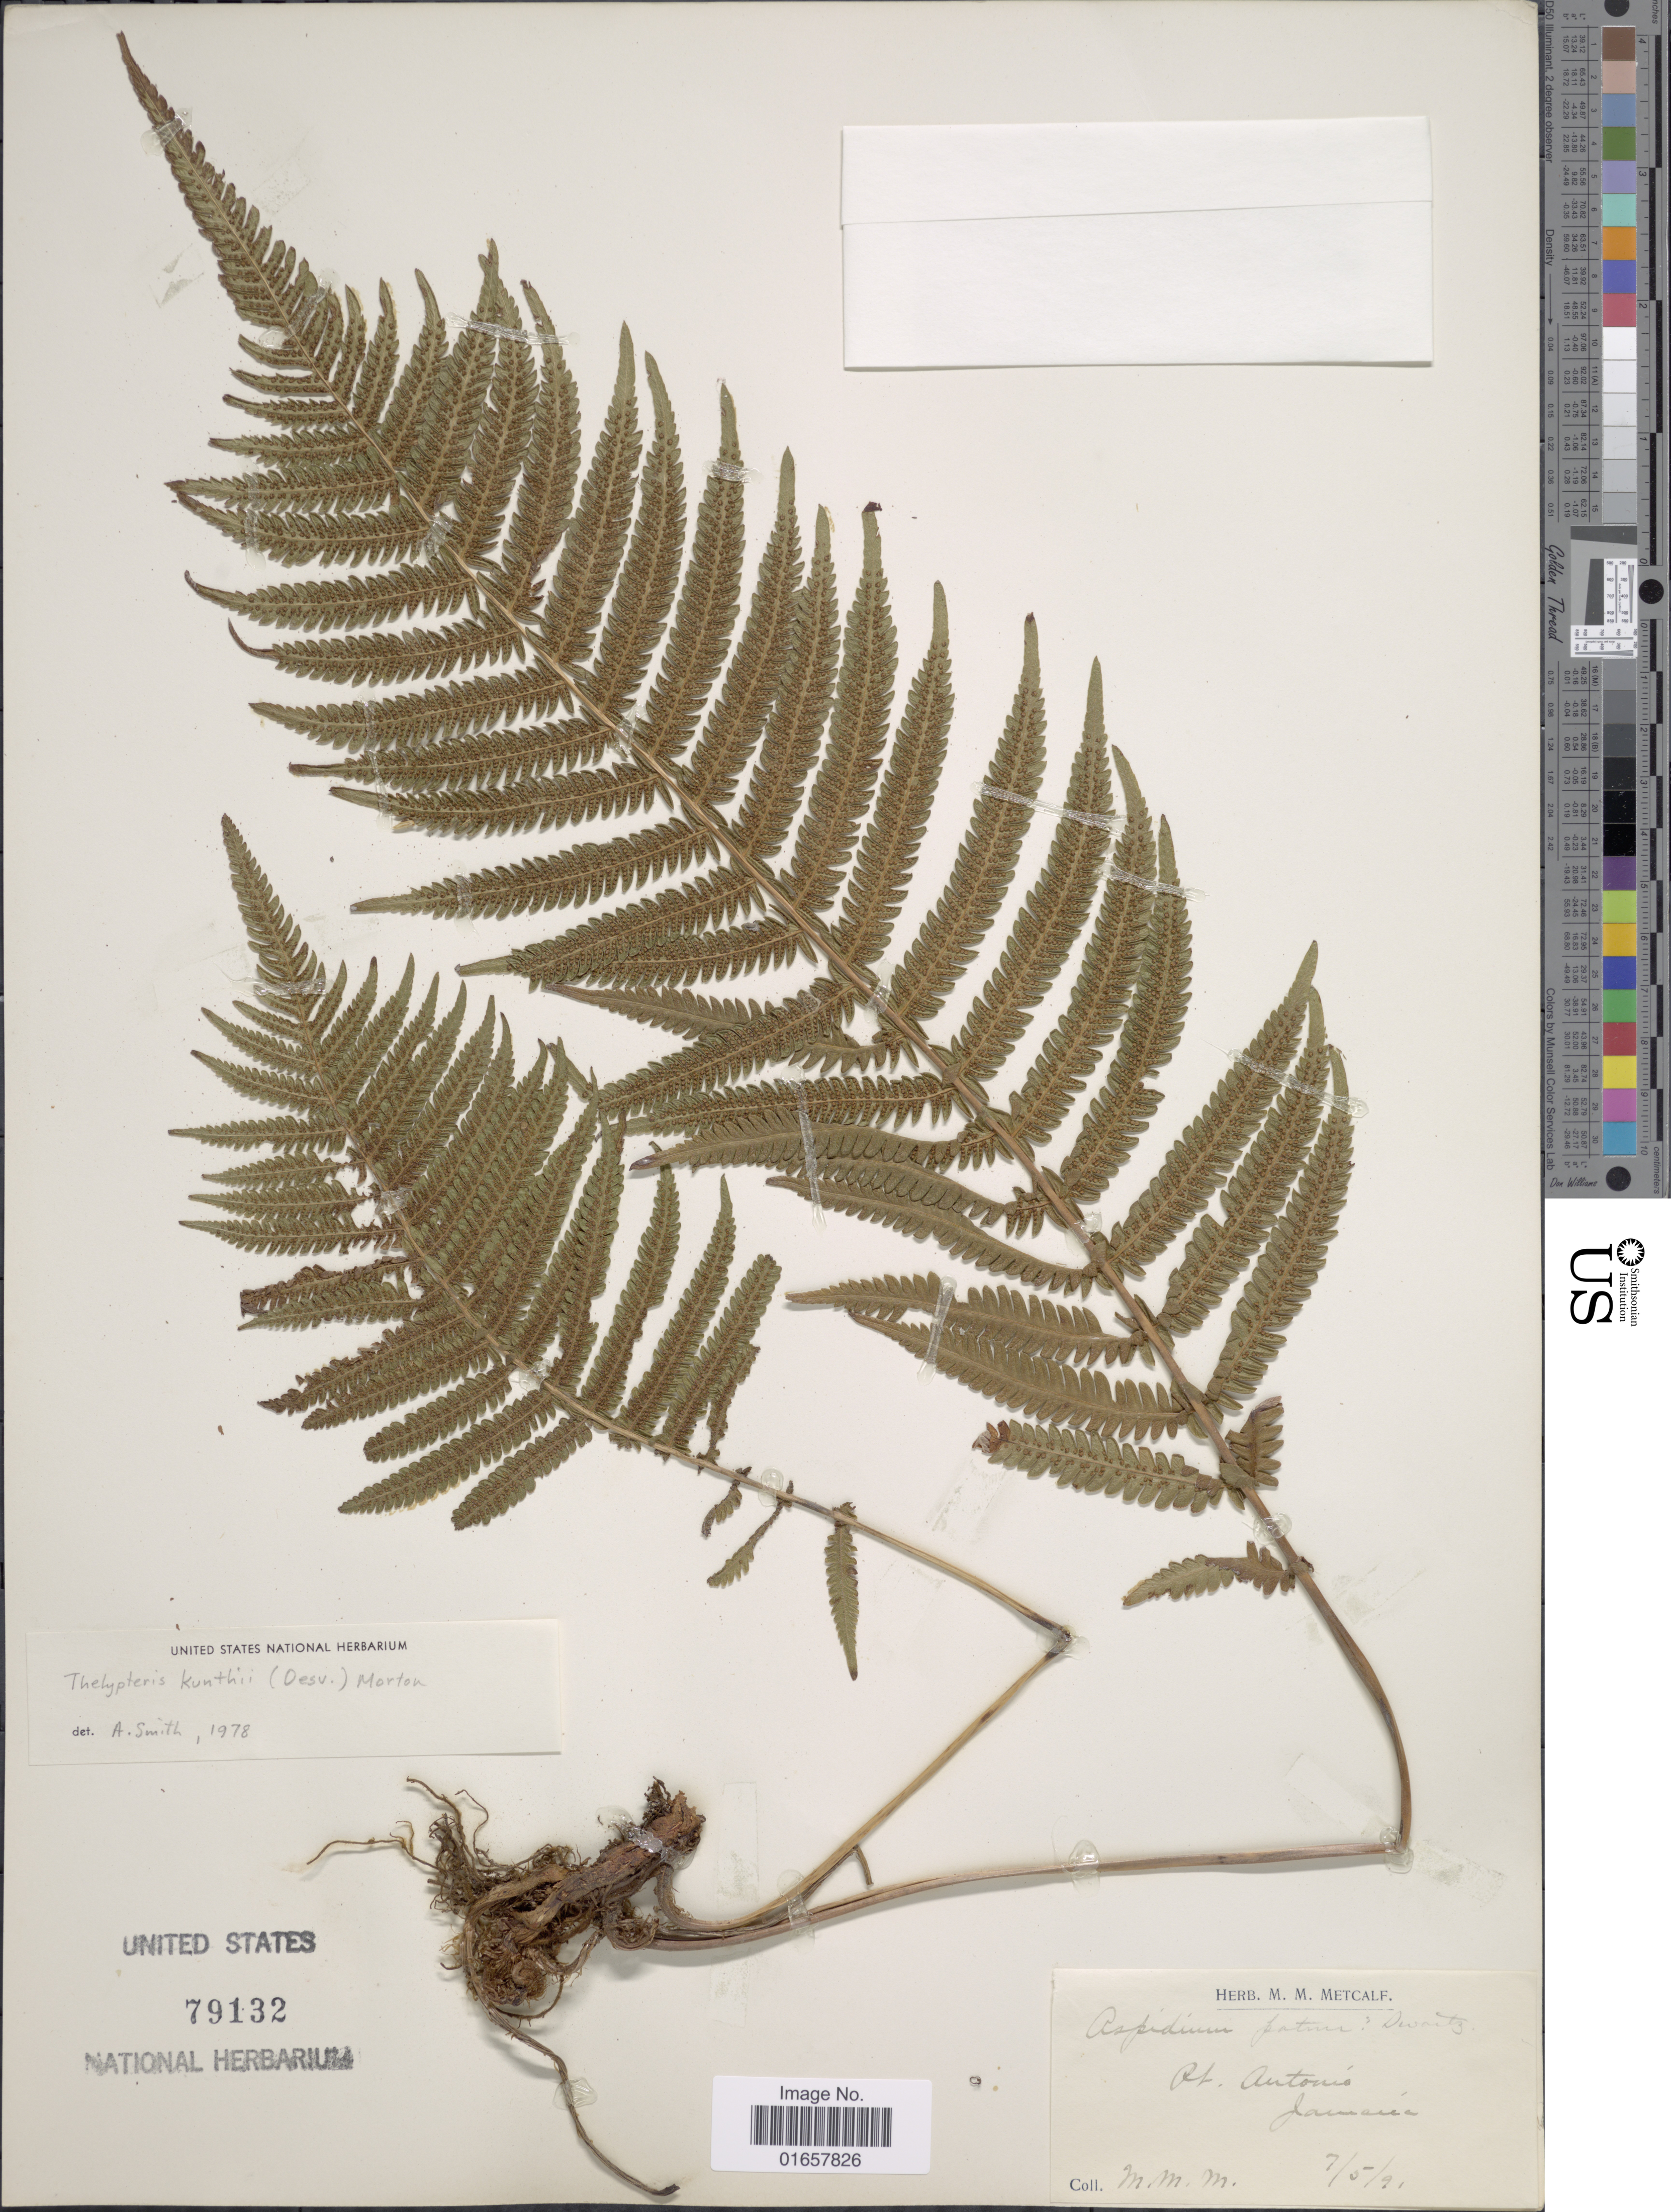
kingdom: Plantae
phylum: Tracheophyta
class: Polypodiopsida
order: Polypodiales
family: Thelypteridaceae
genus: Christella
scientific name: Christella kunthii comb. ined.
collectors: M. Metcalf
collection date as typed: Transcribed d/m/y: 7/5/91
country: Jamaica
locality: Jamaica, Pt. Antonio.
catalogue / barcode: US 79132